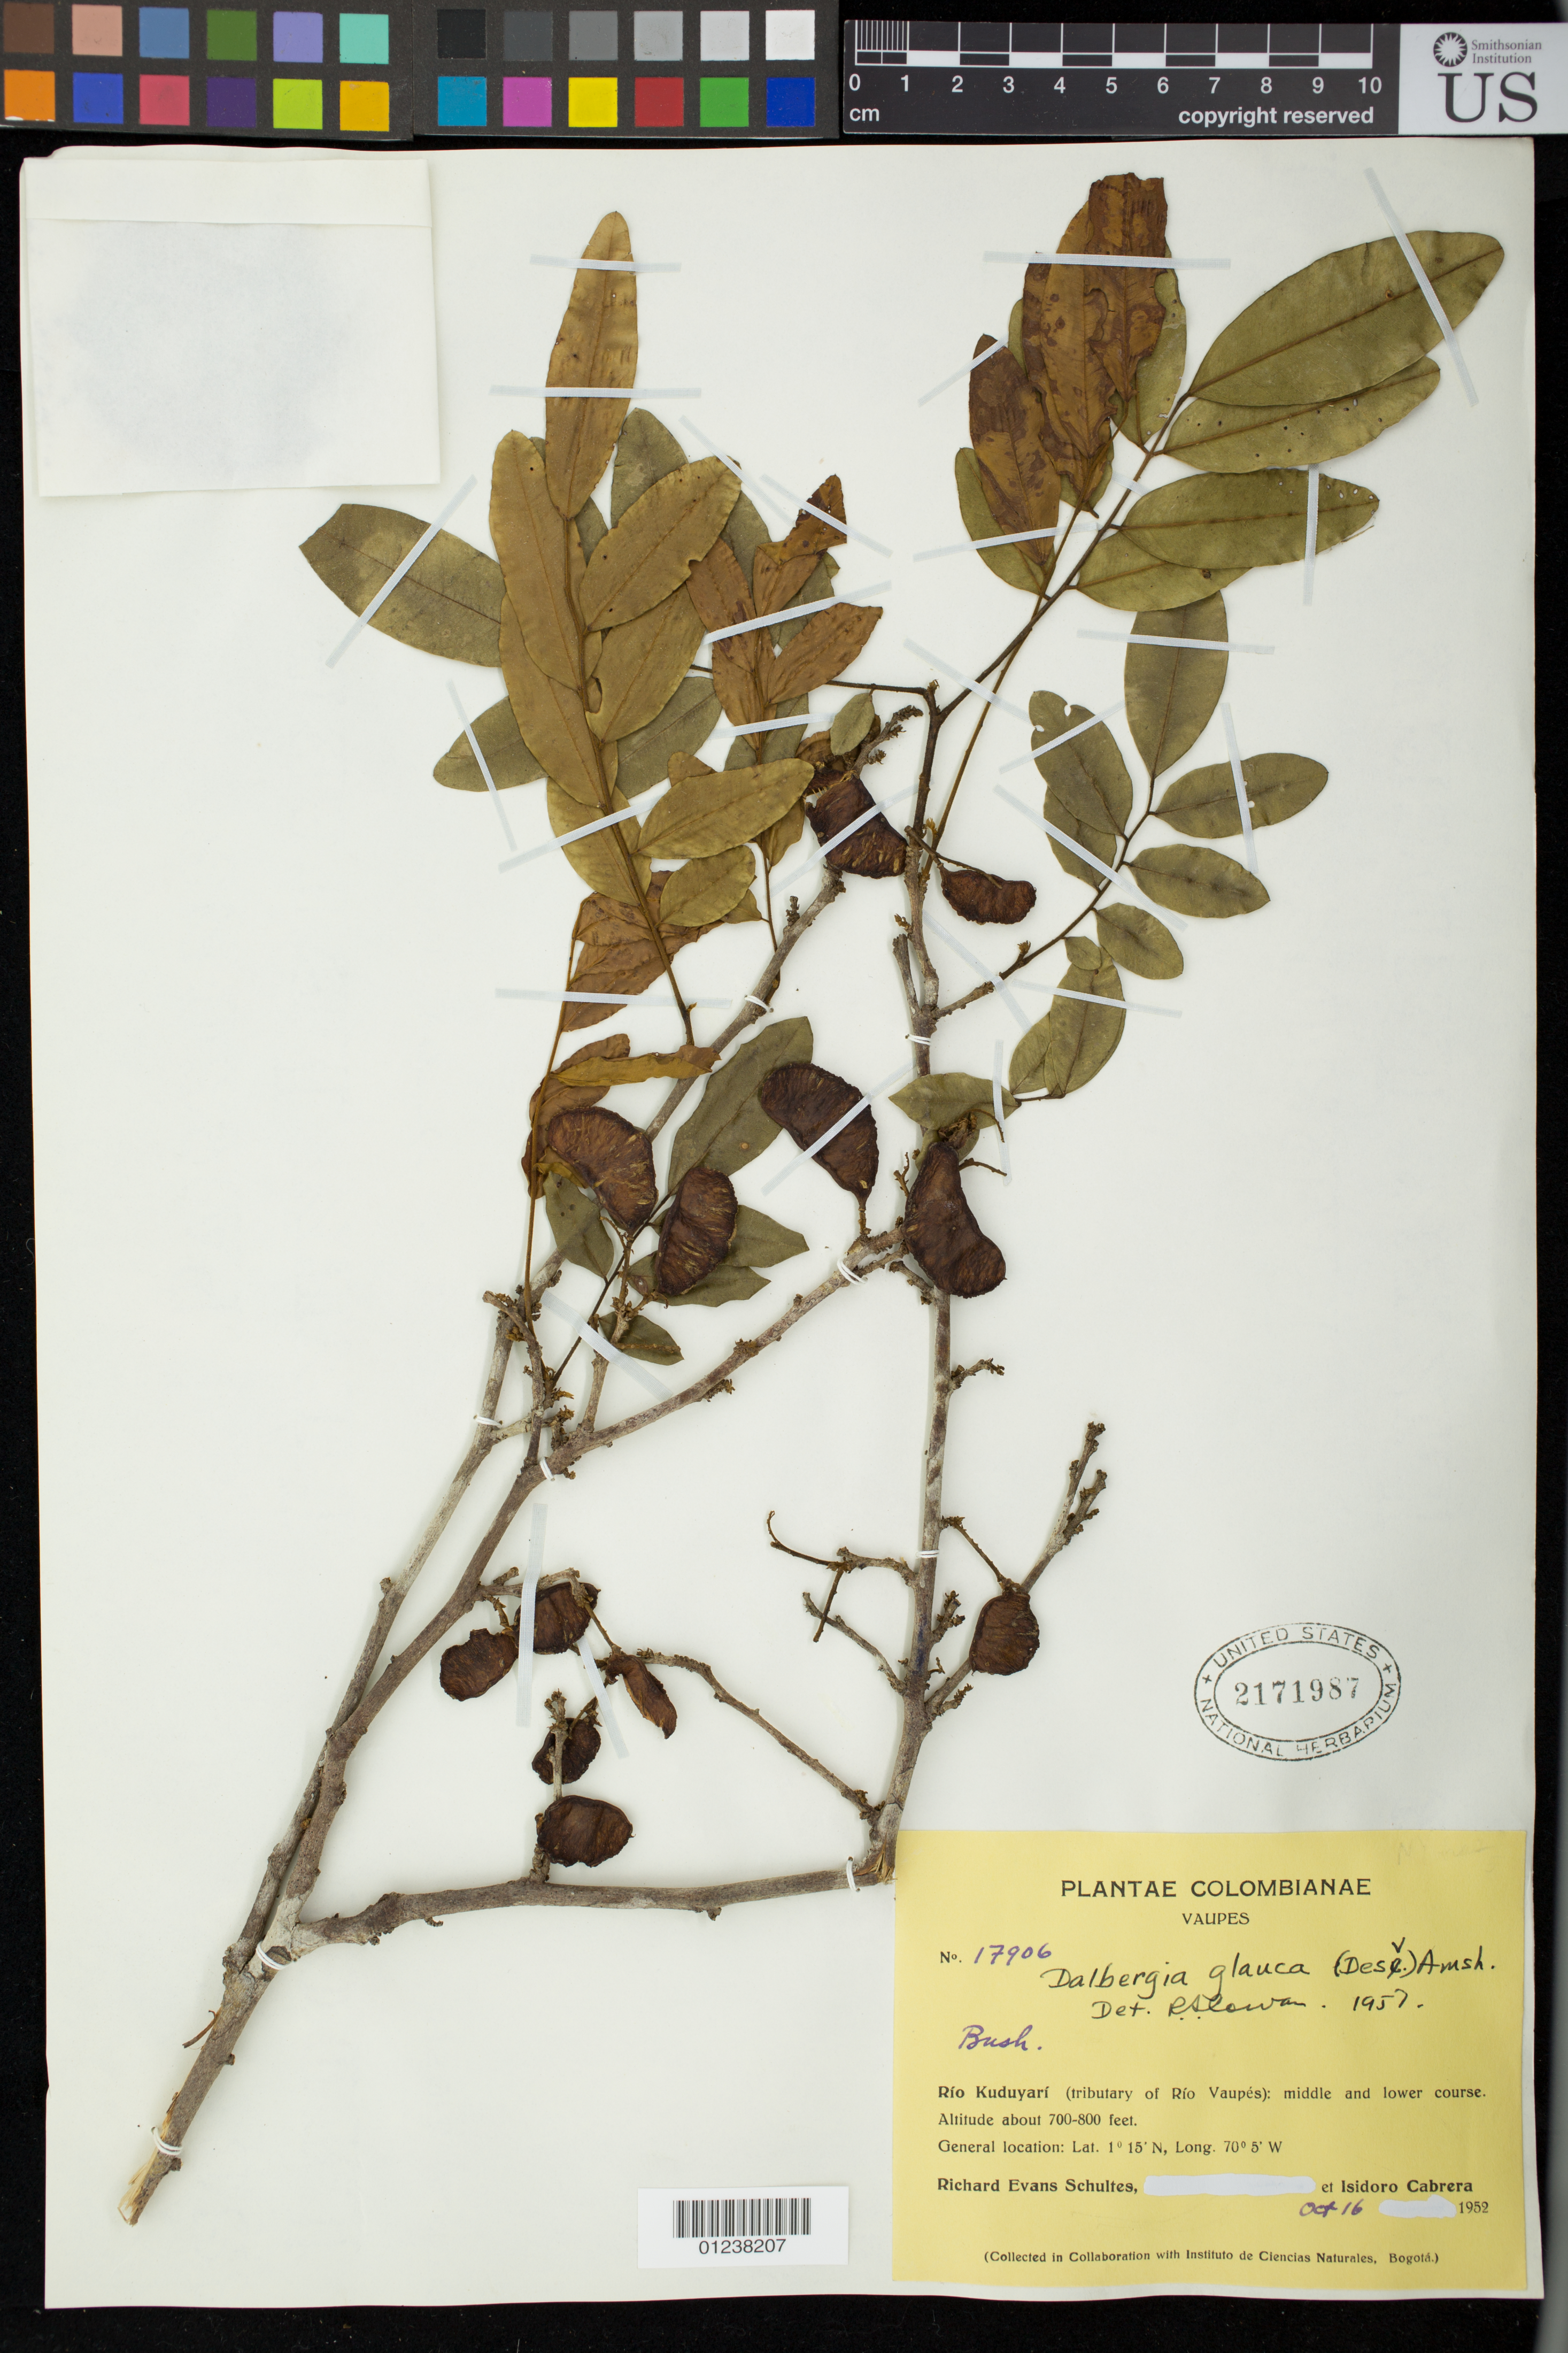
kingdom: Plantae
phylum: Tracheophyta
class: Magnoliopsida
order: Fabales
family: Fabaceae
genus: Dalbergia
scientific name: Dalbergia glauca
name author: (Desv.) Amshoff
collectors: R. E. Schultes & I. Cabrera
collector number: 17906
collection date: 1952-10-16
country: Colombia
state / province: Vaupés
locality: Río Kuduyarí (tributary of Río Vaupés): middle and lower course.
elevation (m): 213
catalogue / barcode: US 2171987